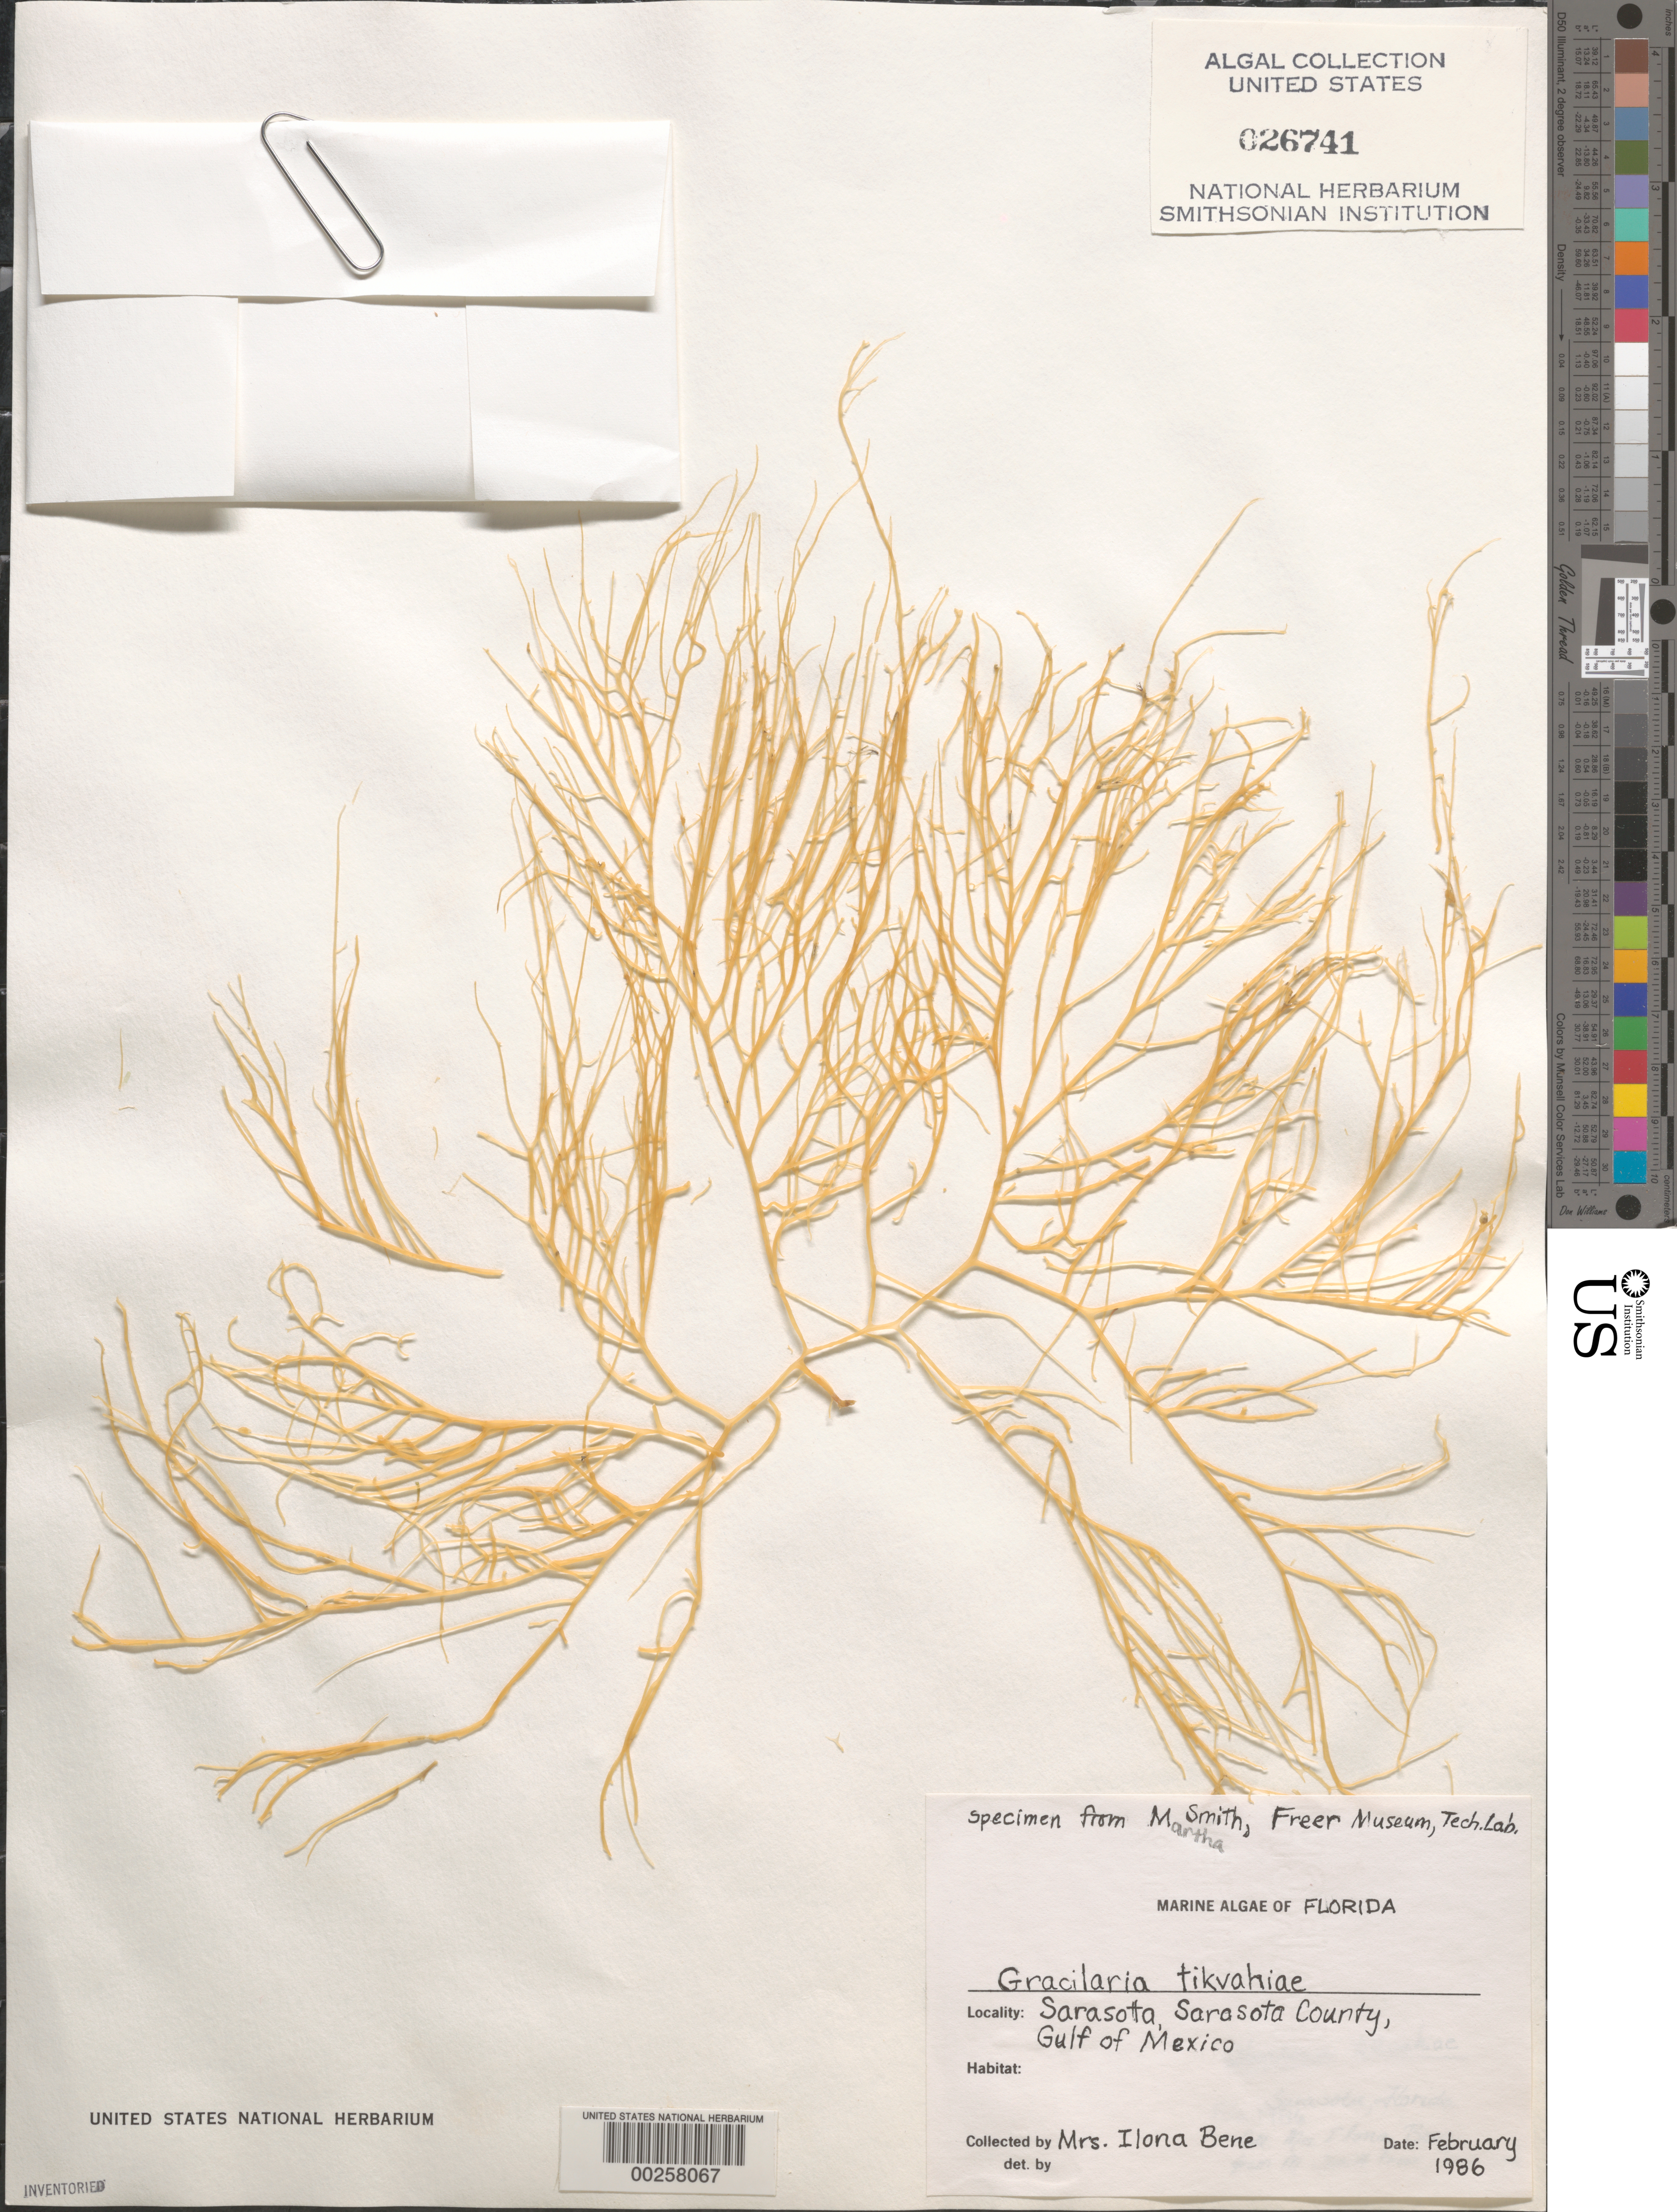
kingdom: Plantae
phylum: Rhodophyta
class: Florideophyceae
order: Gracilariales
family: Gracilariaceae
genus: Gracilaria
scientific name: Gracilaria tikvahiae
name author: McLachlan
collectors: I. Bene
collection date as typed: Feb 1986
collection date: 1986-02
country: United States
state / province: Florida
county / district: Sarasota County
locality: Sarasota, Gulf of Mexico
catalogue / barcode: US 26741